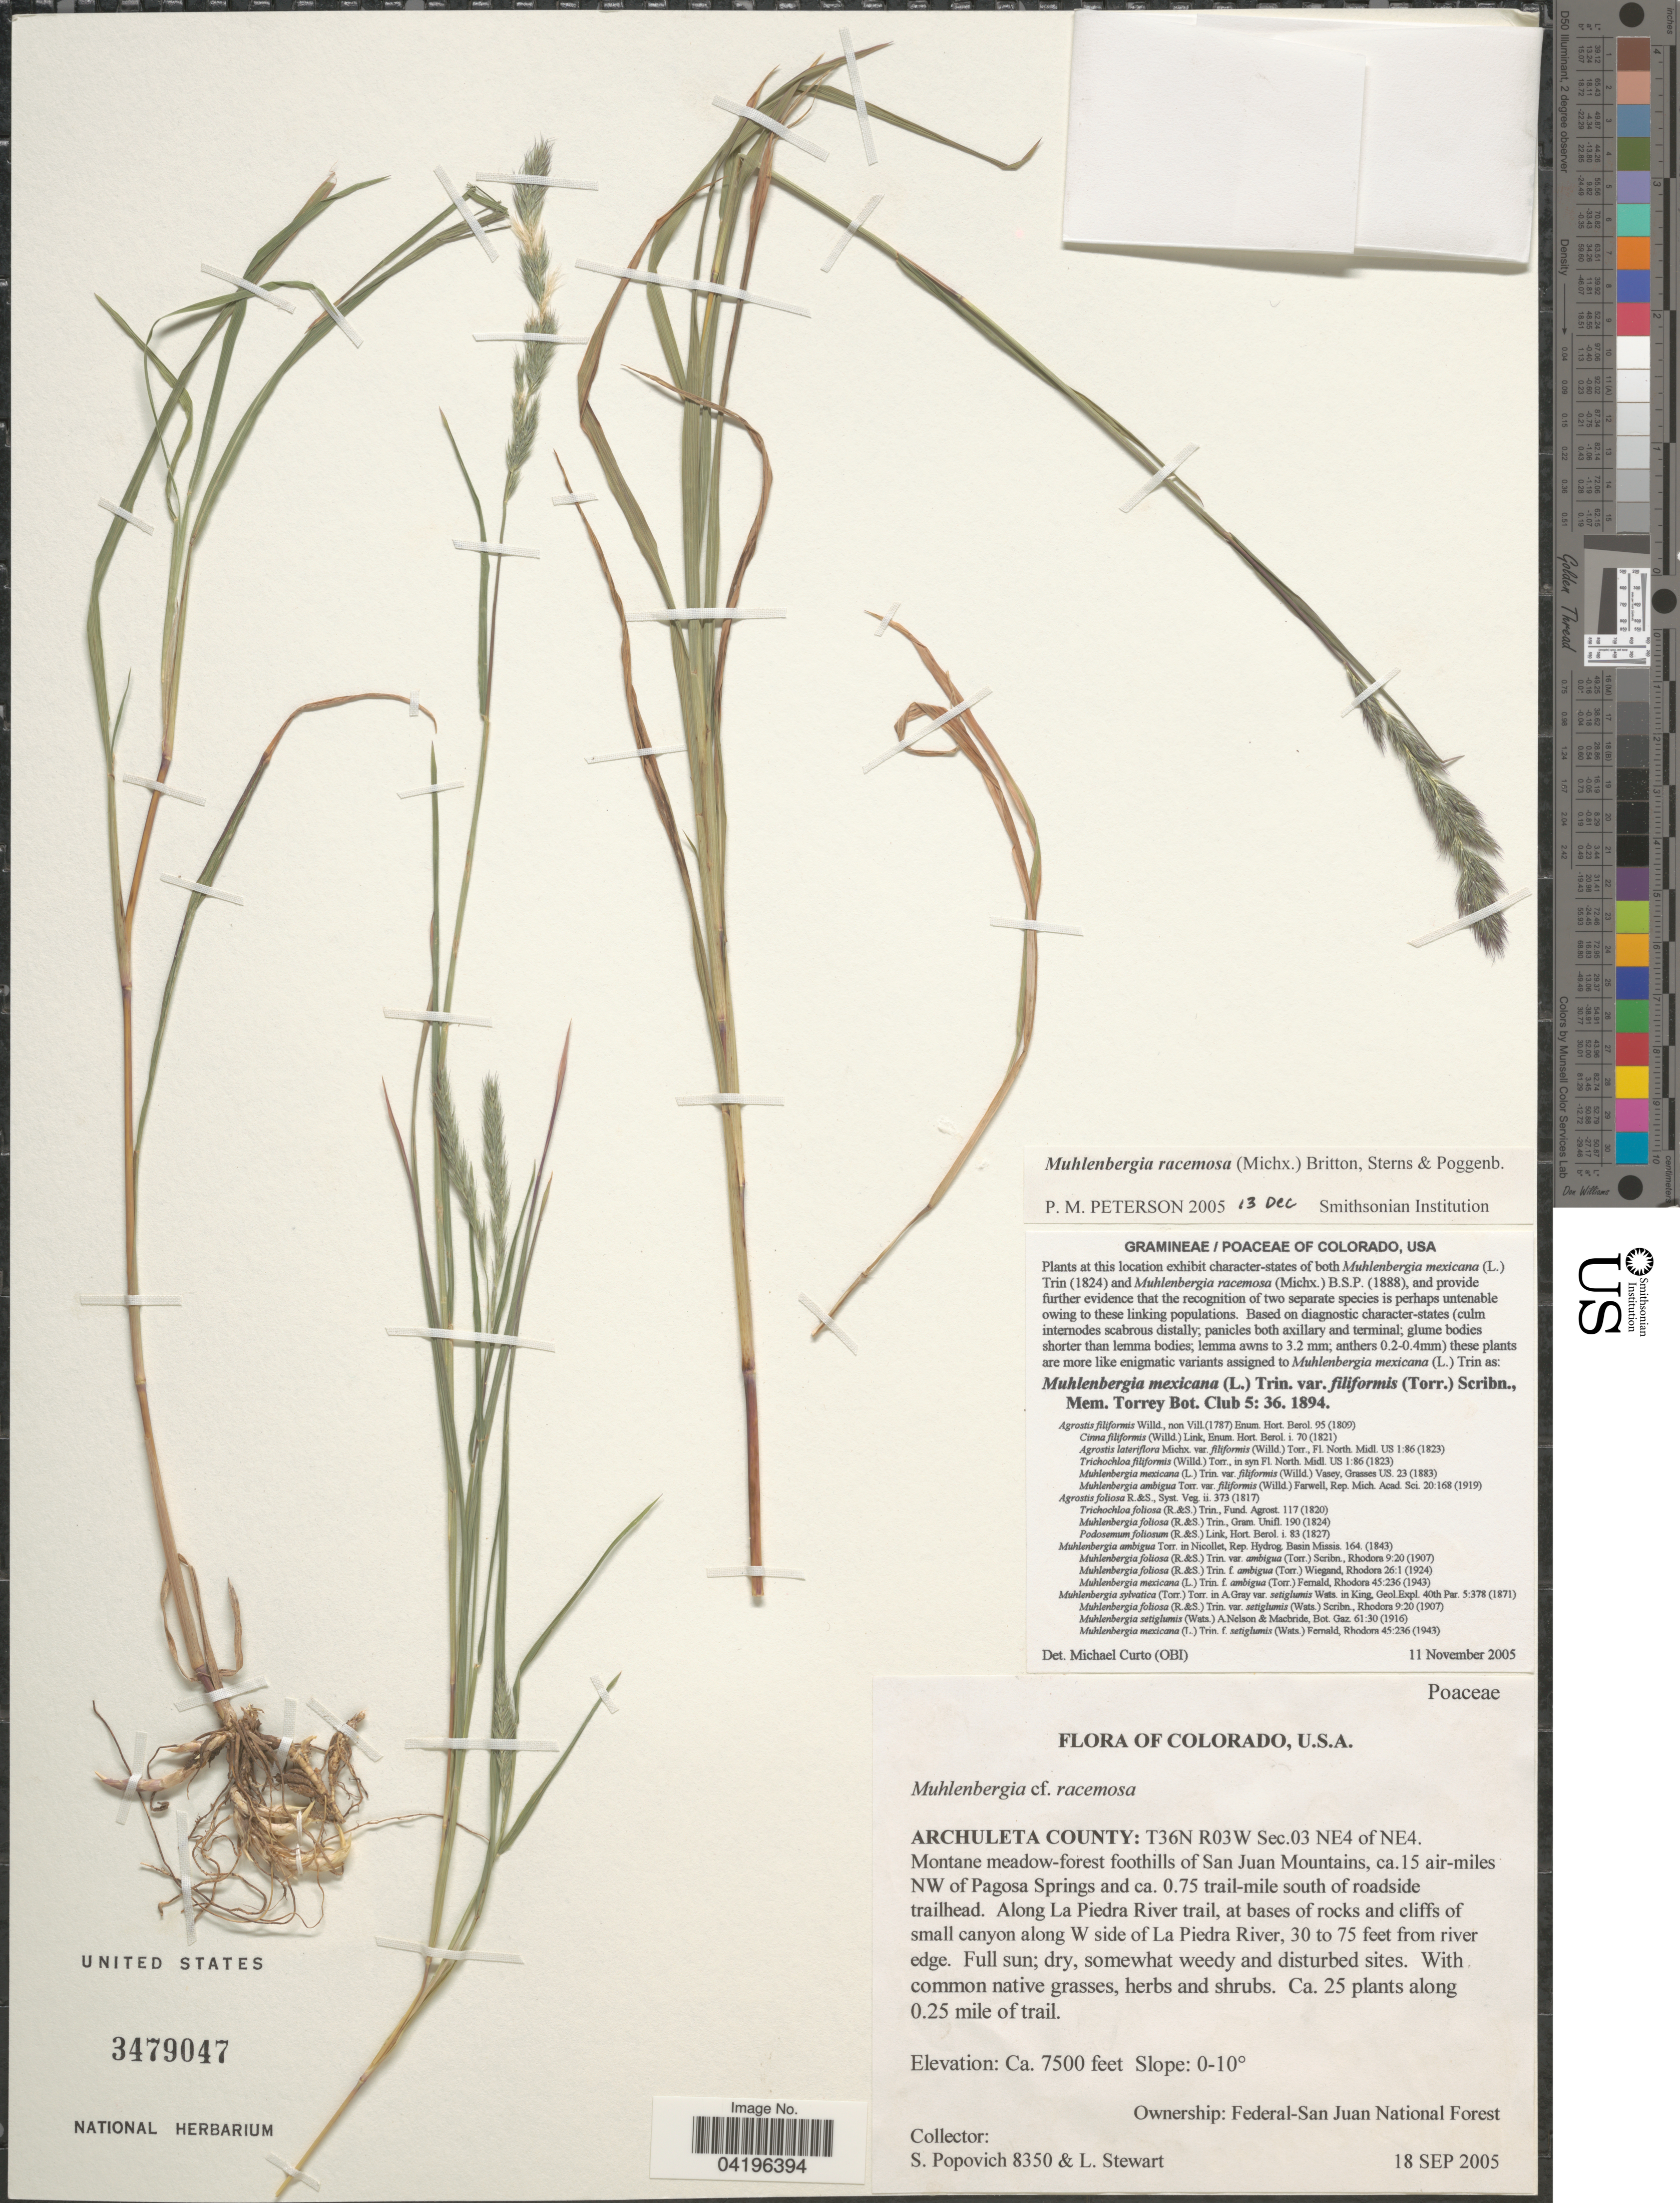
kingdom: Plantae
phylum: Tracheophyta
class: Liliopsida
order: Poales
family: Poaceae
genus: Muhlenbergia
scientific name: Muhlenbergia racemosa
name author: (Michx.) Britton et al.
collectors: S. Popovich & L. Stewart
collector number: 8350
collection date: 2005-09-18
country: United States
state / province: Colorado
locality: Archuleta County: T36N R03W Sec.03 NE4 of NE4. Montane meadow-forest foothills of San Juan Mountains, ca. 15 air-miles NW of Pagosa Springs and ca. 0.75 trail-mile south of roadside trailhead. Along La Piedra River trail, at bases of rocks and cliffs of small canyon along W side of La Piedra River, 30 to 75 feet from river edge.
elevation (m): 2286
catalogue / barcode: US 3479047